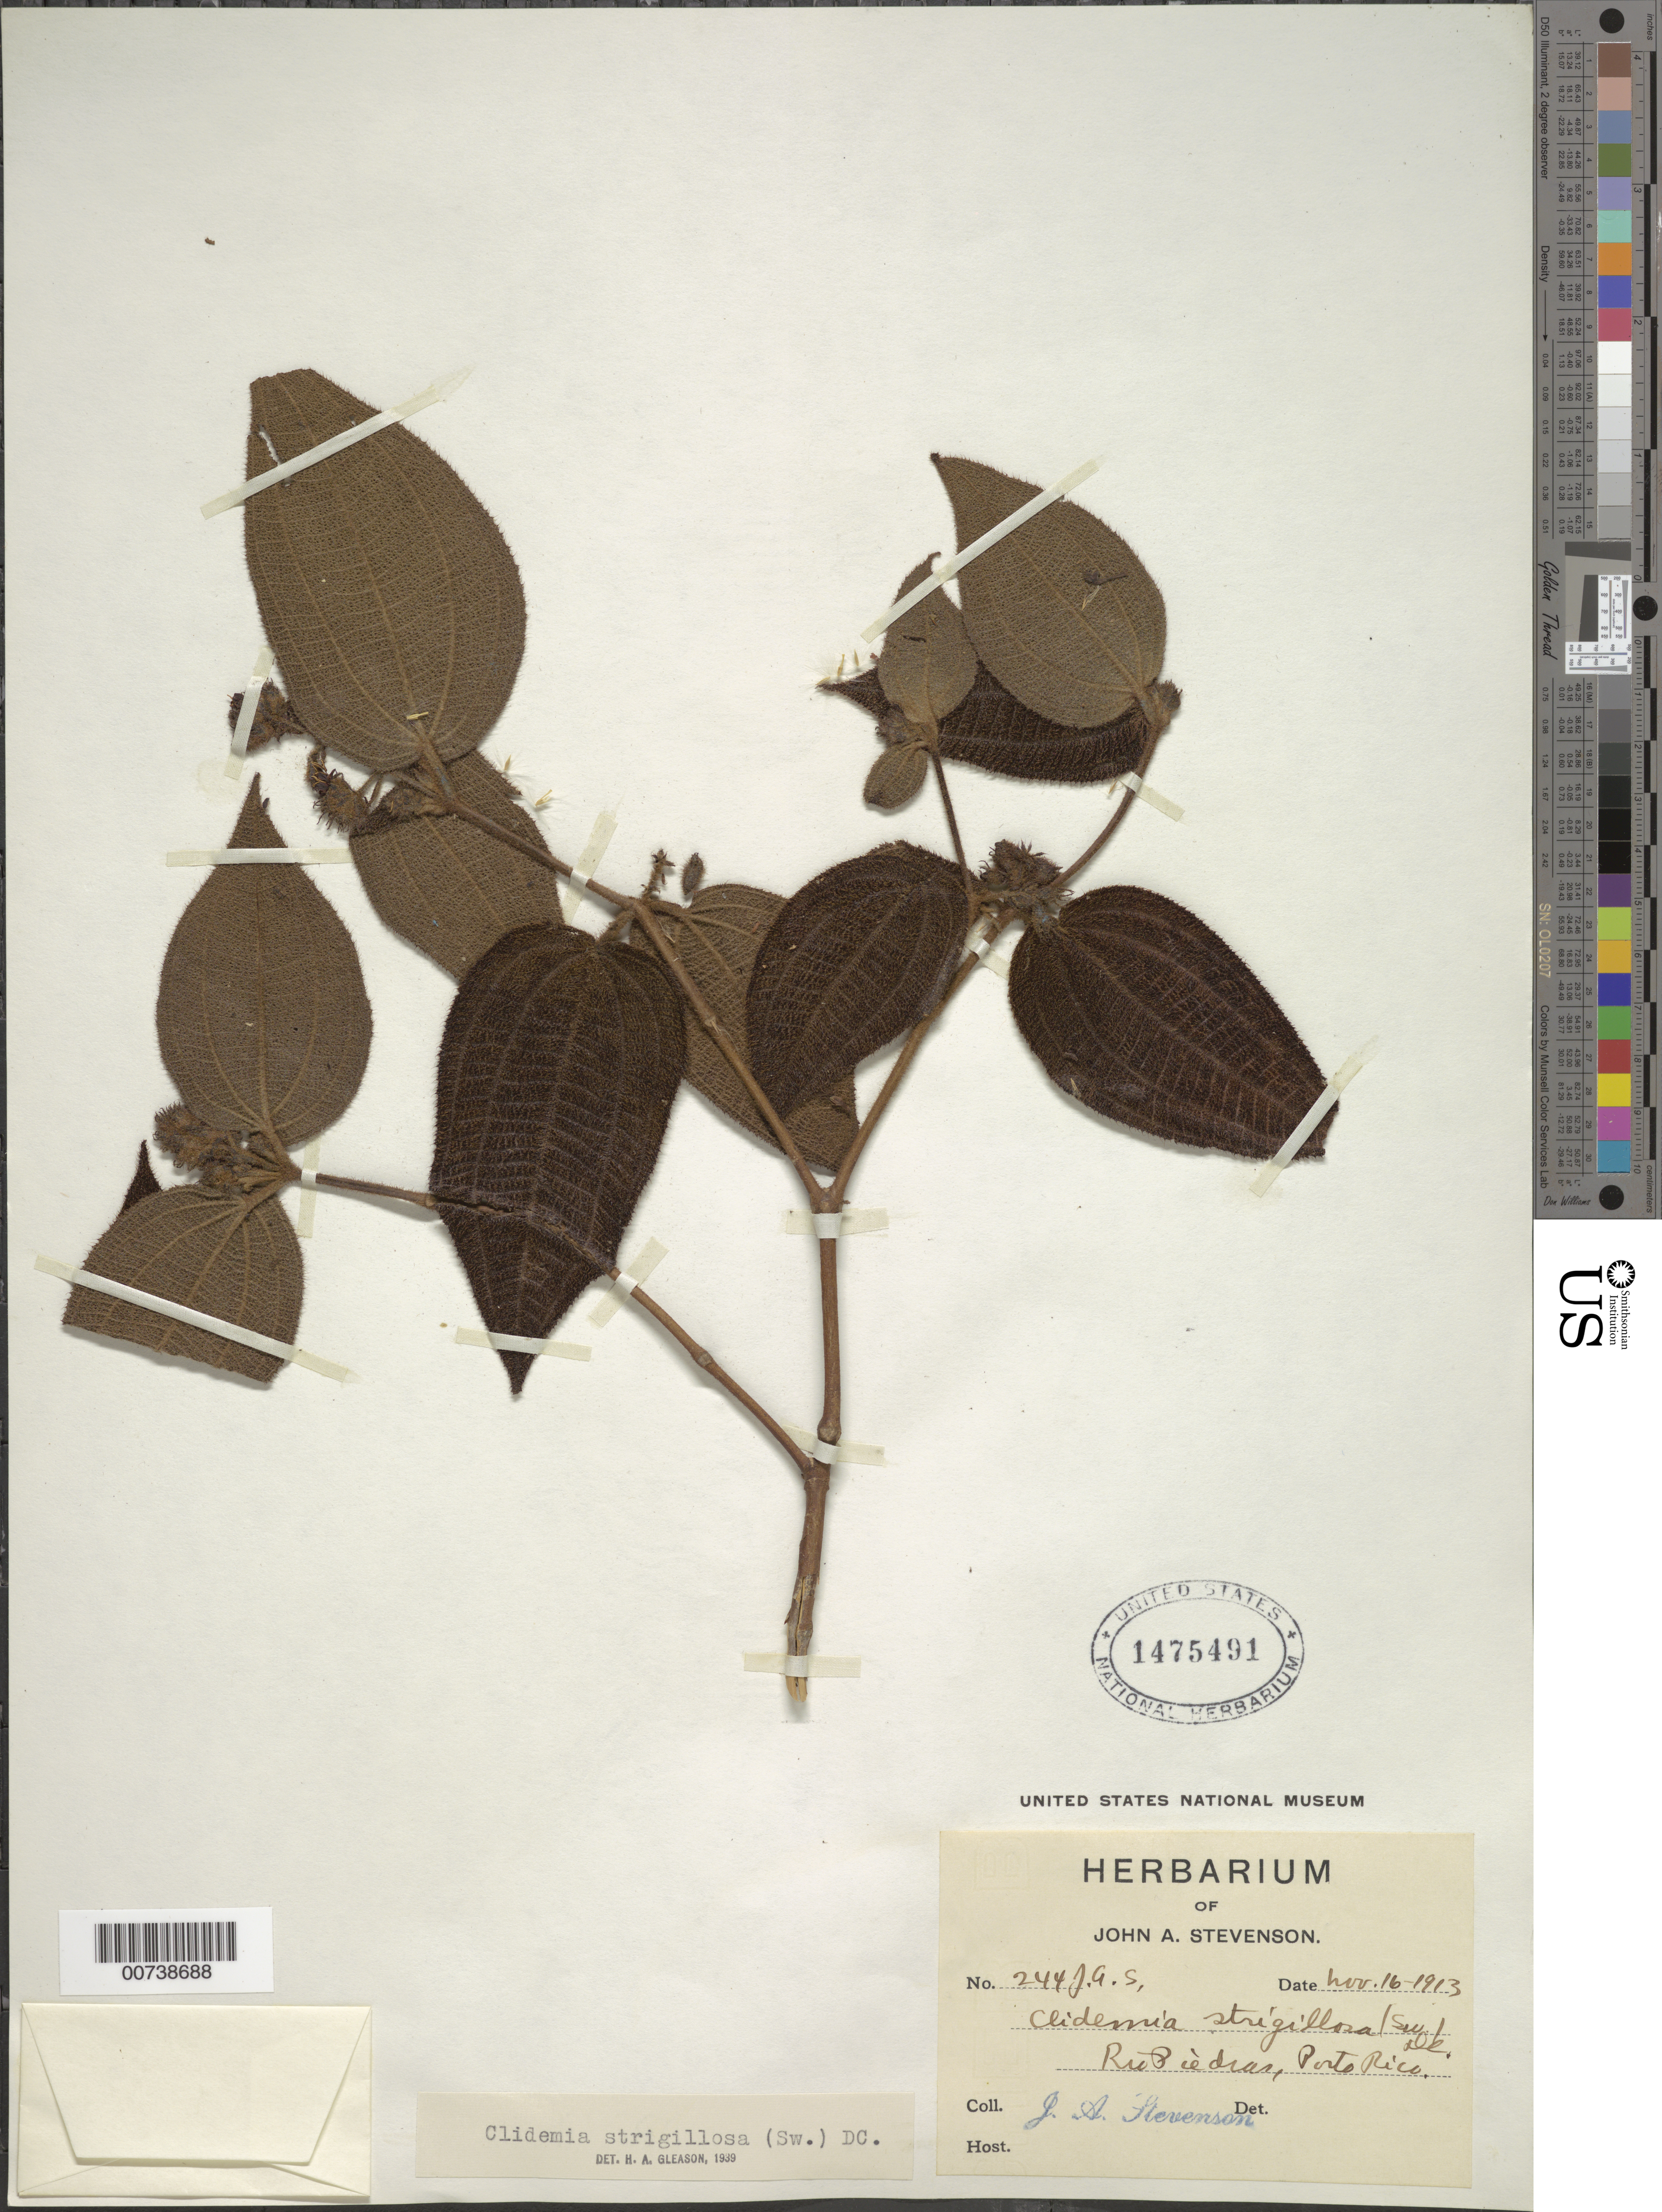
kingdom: Plantae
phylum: Tracheophyta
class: Magnoliopsida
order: Myrtales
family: Melastomataceae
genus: Clidemia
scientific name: Clidemia strigillosa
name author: (Sw.) DC.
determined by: Gleason, H. A.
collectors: J. Stevenson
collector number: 244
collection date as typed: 16 Nov 1913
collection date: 1913-11-16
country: Puerto Rico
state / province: San Juan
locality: Rio Piedras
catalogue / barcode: US 1475491